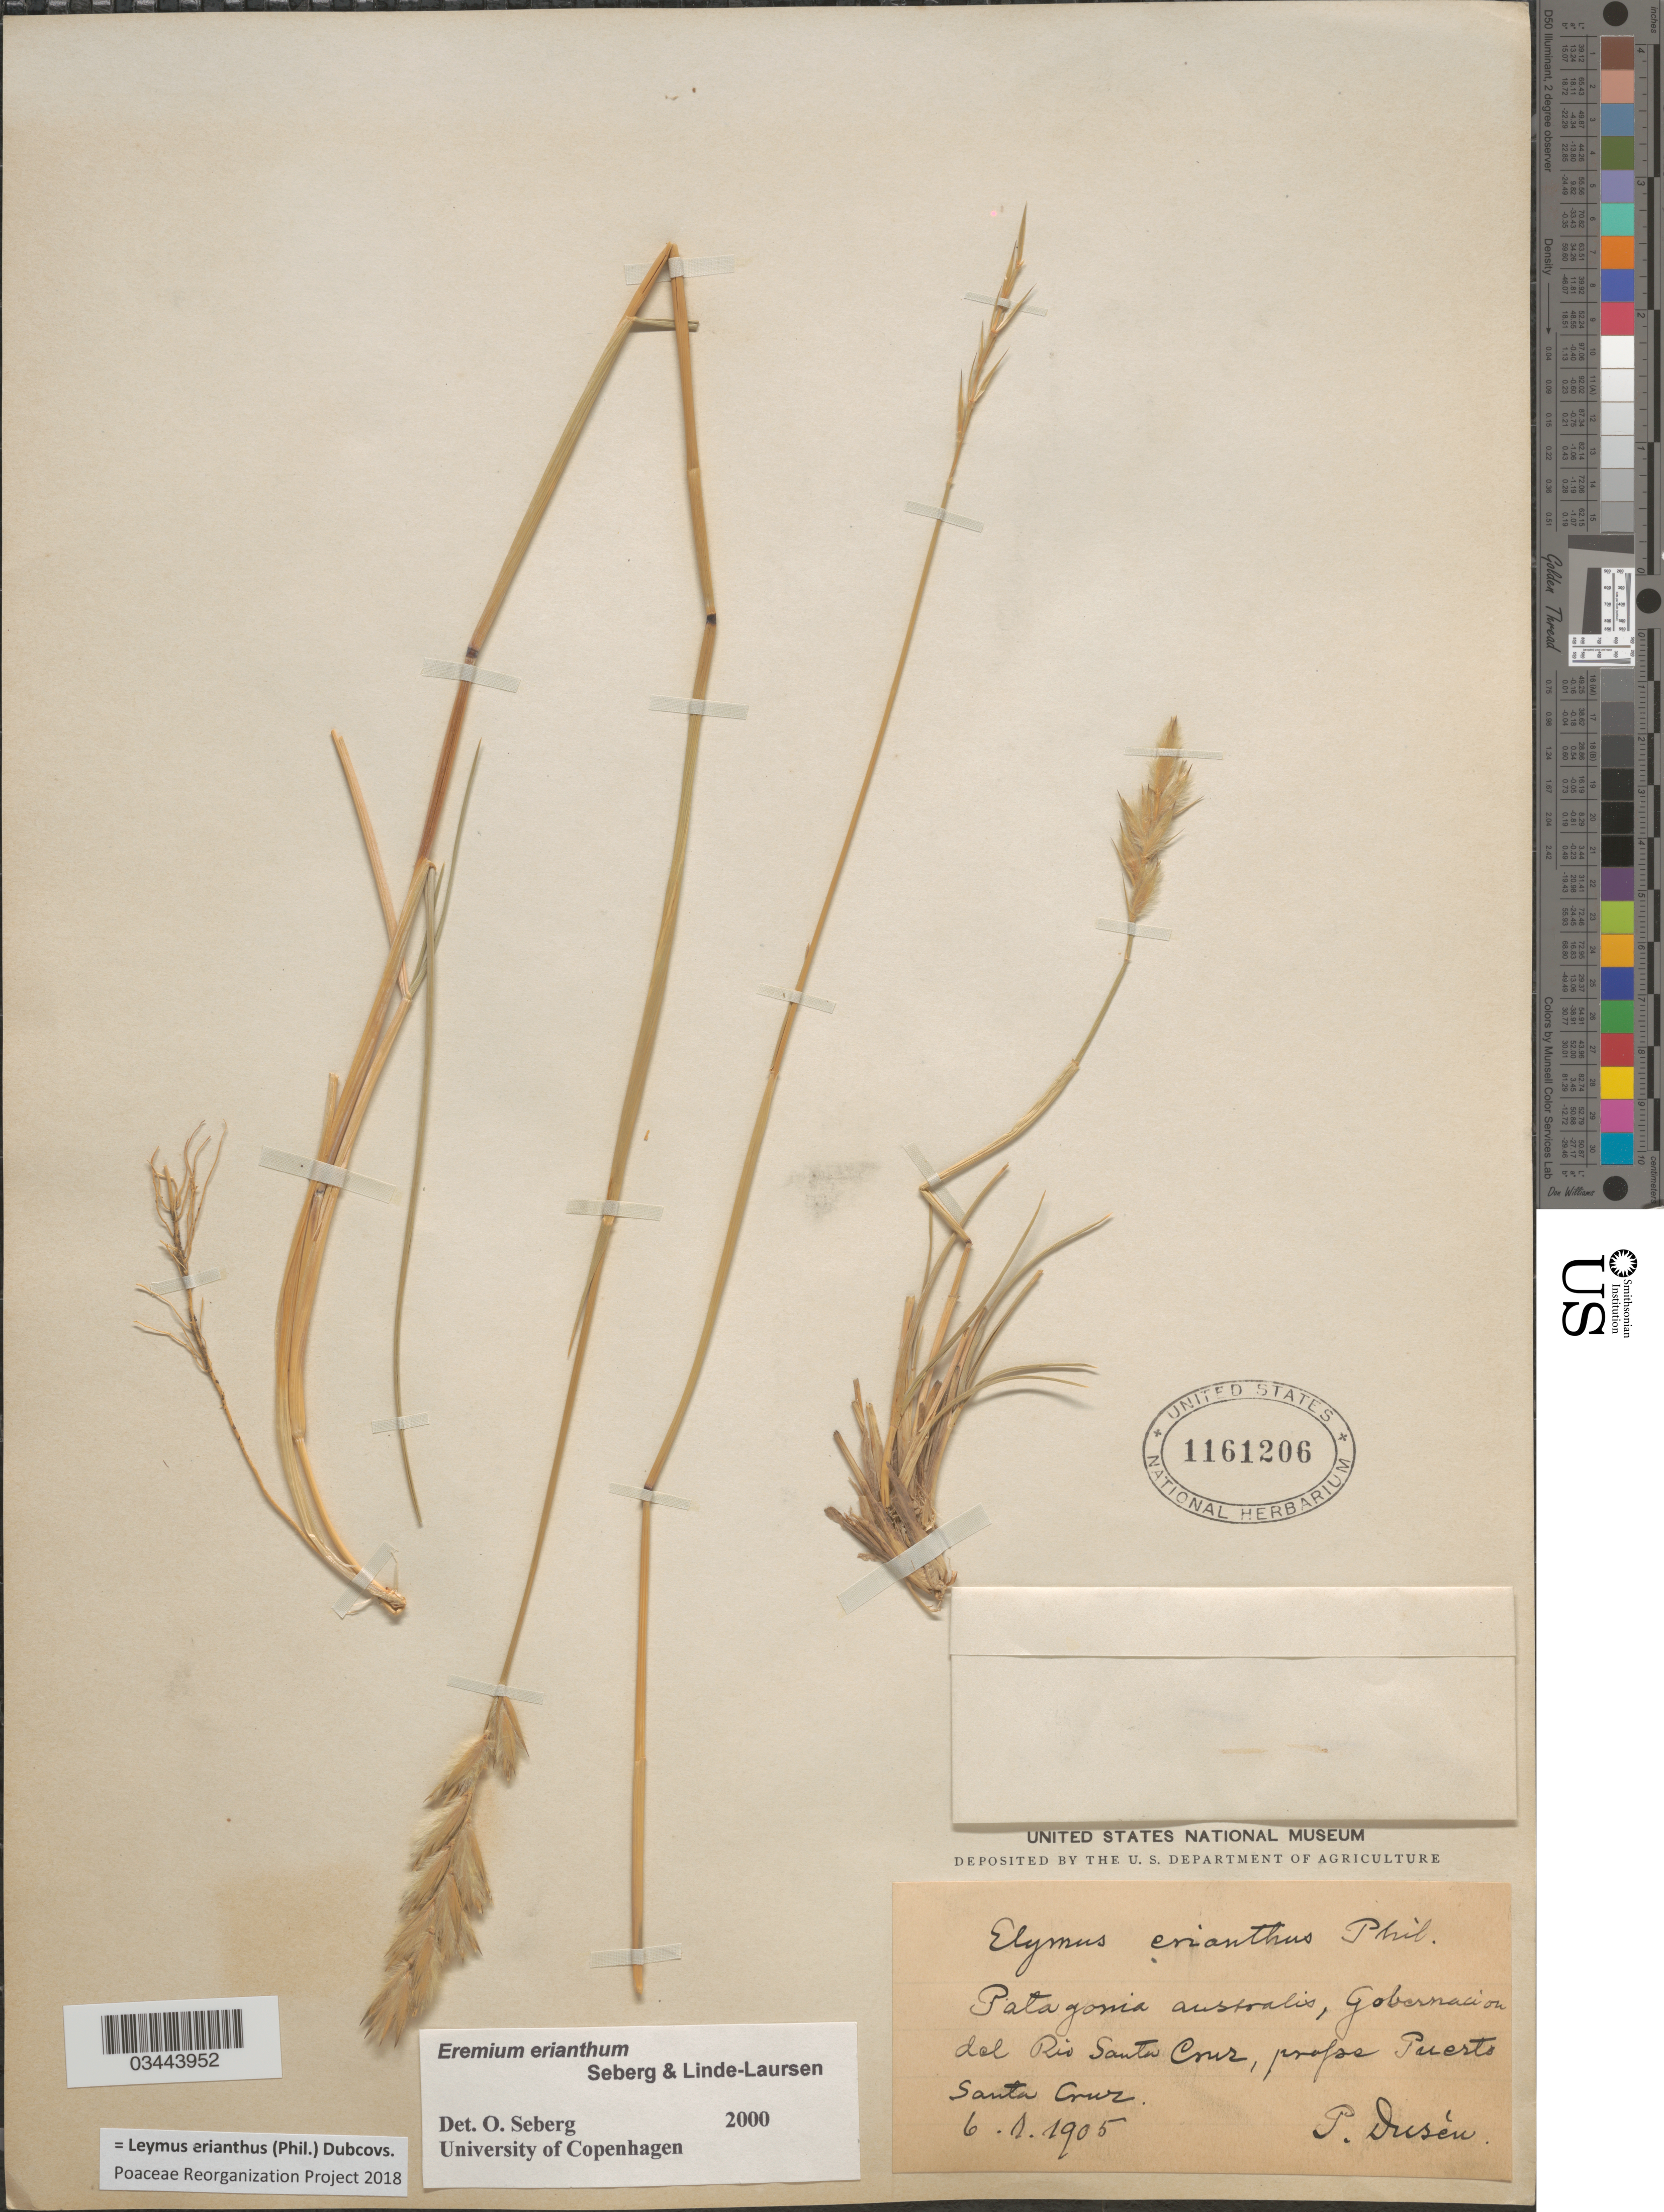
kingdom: Plantae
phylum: Tracheophyta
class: Liliopsida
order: Poales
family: Poaceae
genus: Leymus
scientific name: Leymus erianthus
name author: (Phil.) Dubcovsky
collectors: P. Dusén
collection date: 1905-01-06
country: Argentina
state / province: Santa Cruz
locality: Patagonia australis, Gobernacion del Rio Santa Cruz, prope Puerto Santa Cruz.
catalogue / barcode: US 1161206